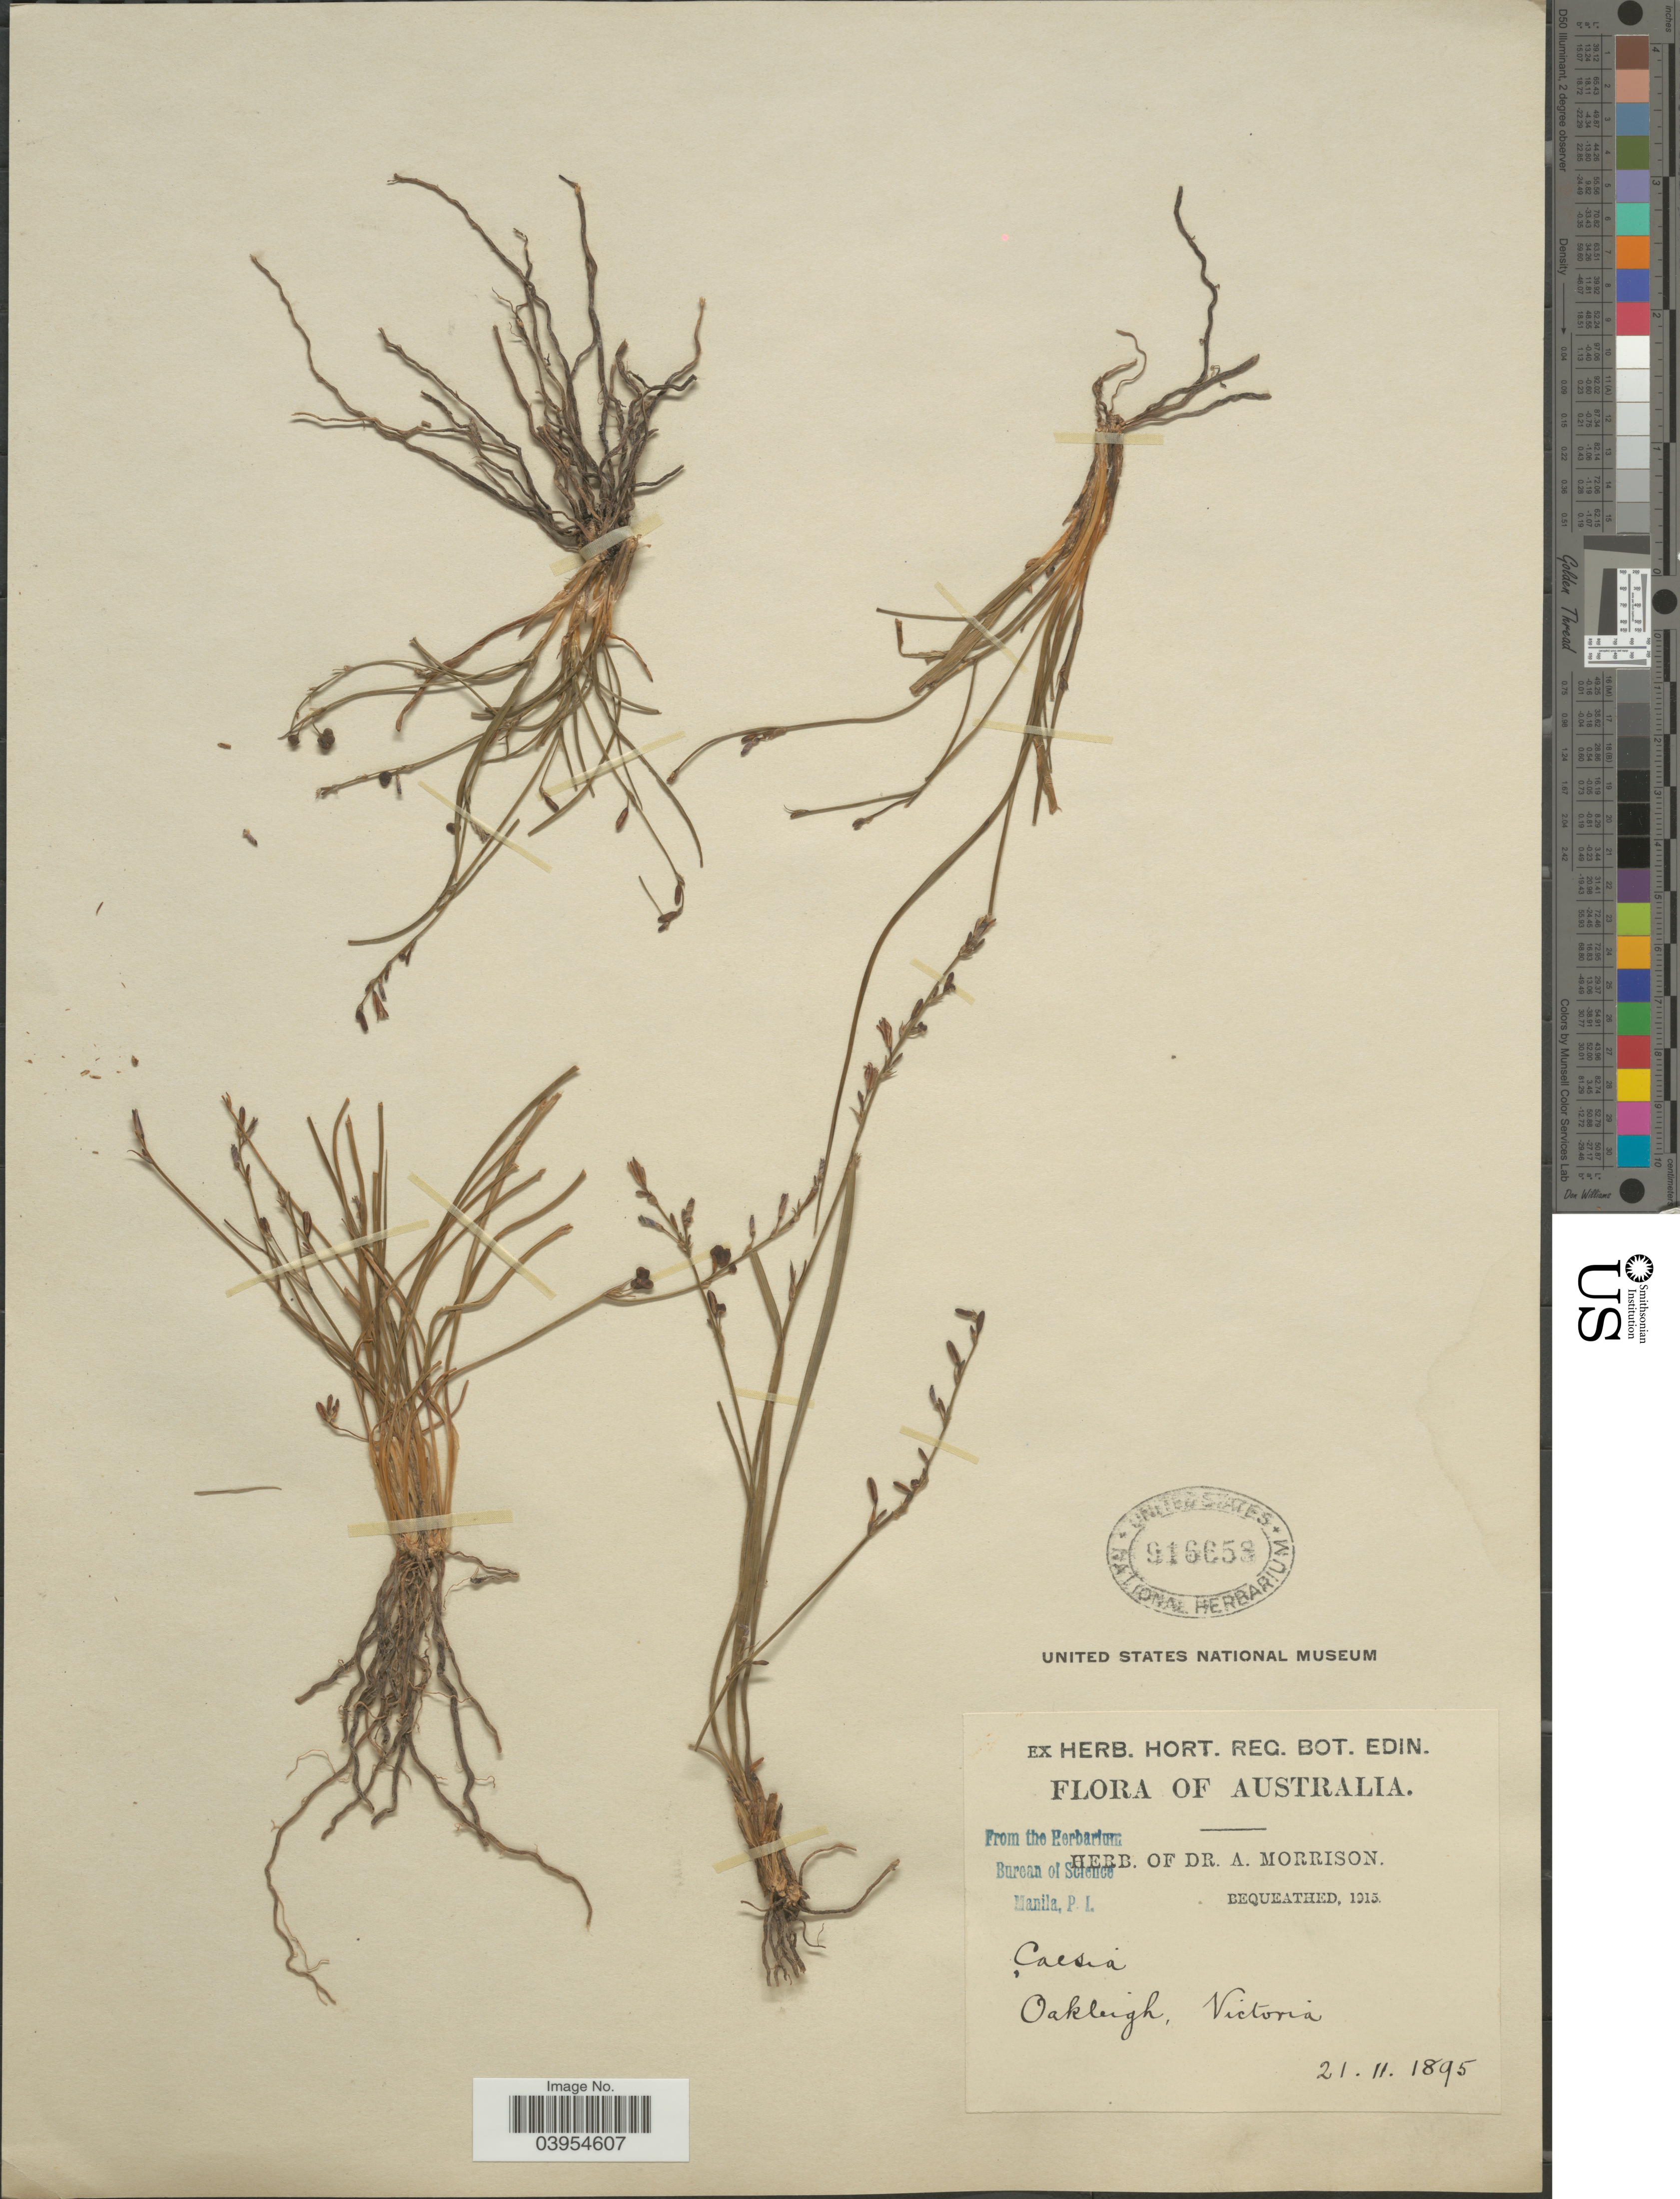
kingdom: Plantae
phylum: Tracheophyta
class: Liliopsida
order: Asparagales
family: Asphodelaceae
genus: Caesia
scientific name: Caesia sp.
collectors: ex herb. Dr. A. Morrison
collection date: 1895-11-21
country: Australia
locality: Oakleigh, Victoria.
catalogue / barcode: US 916658